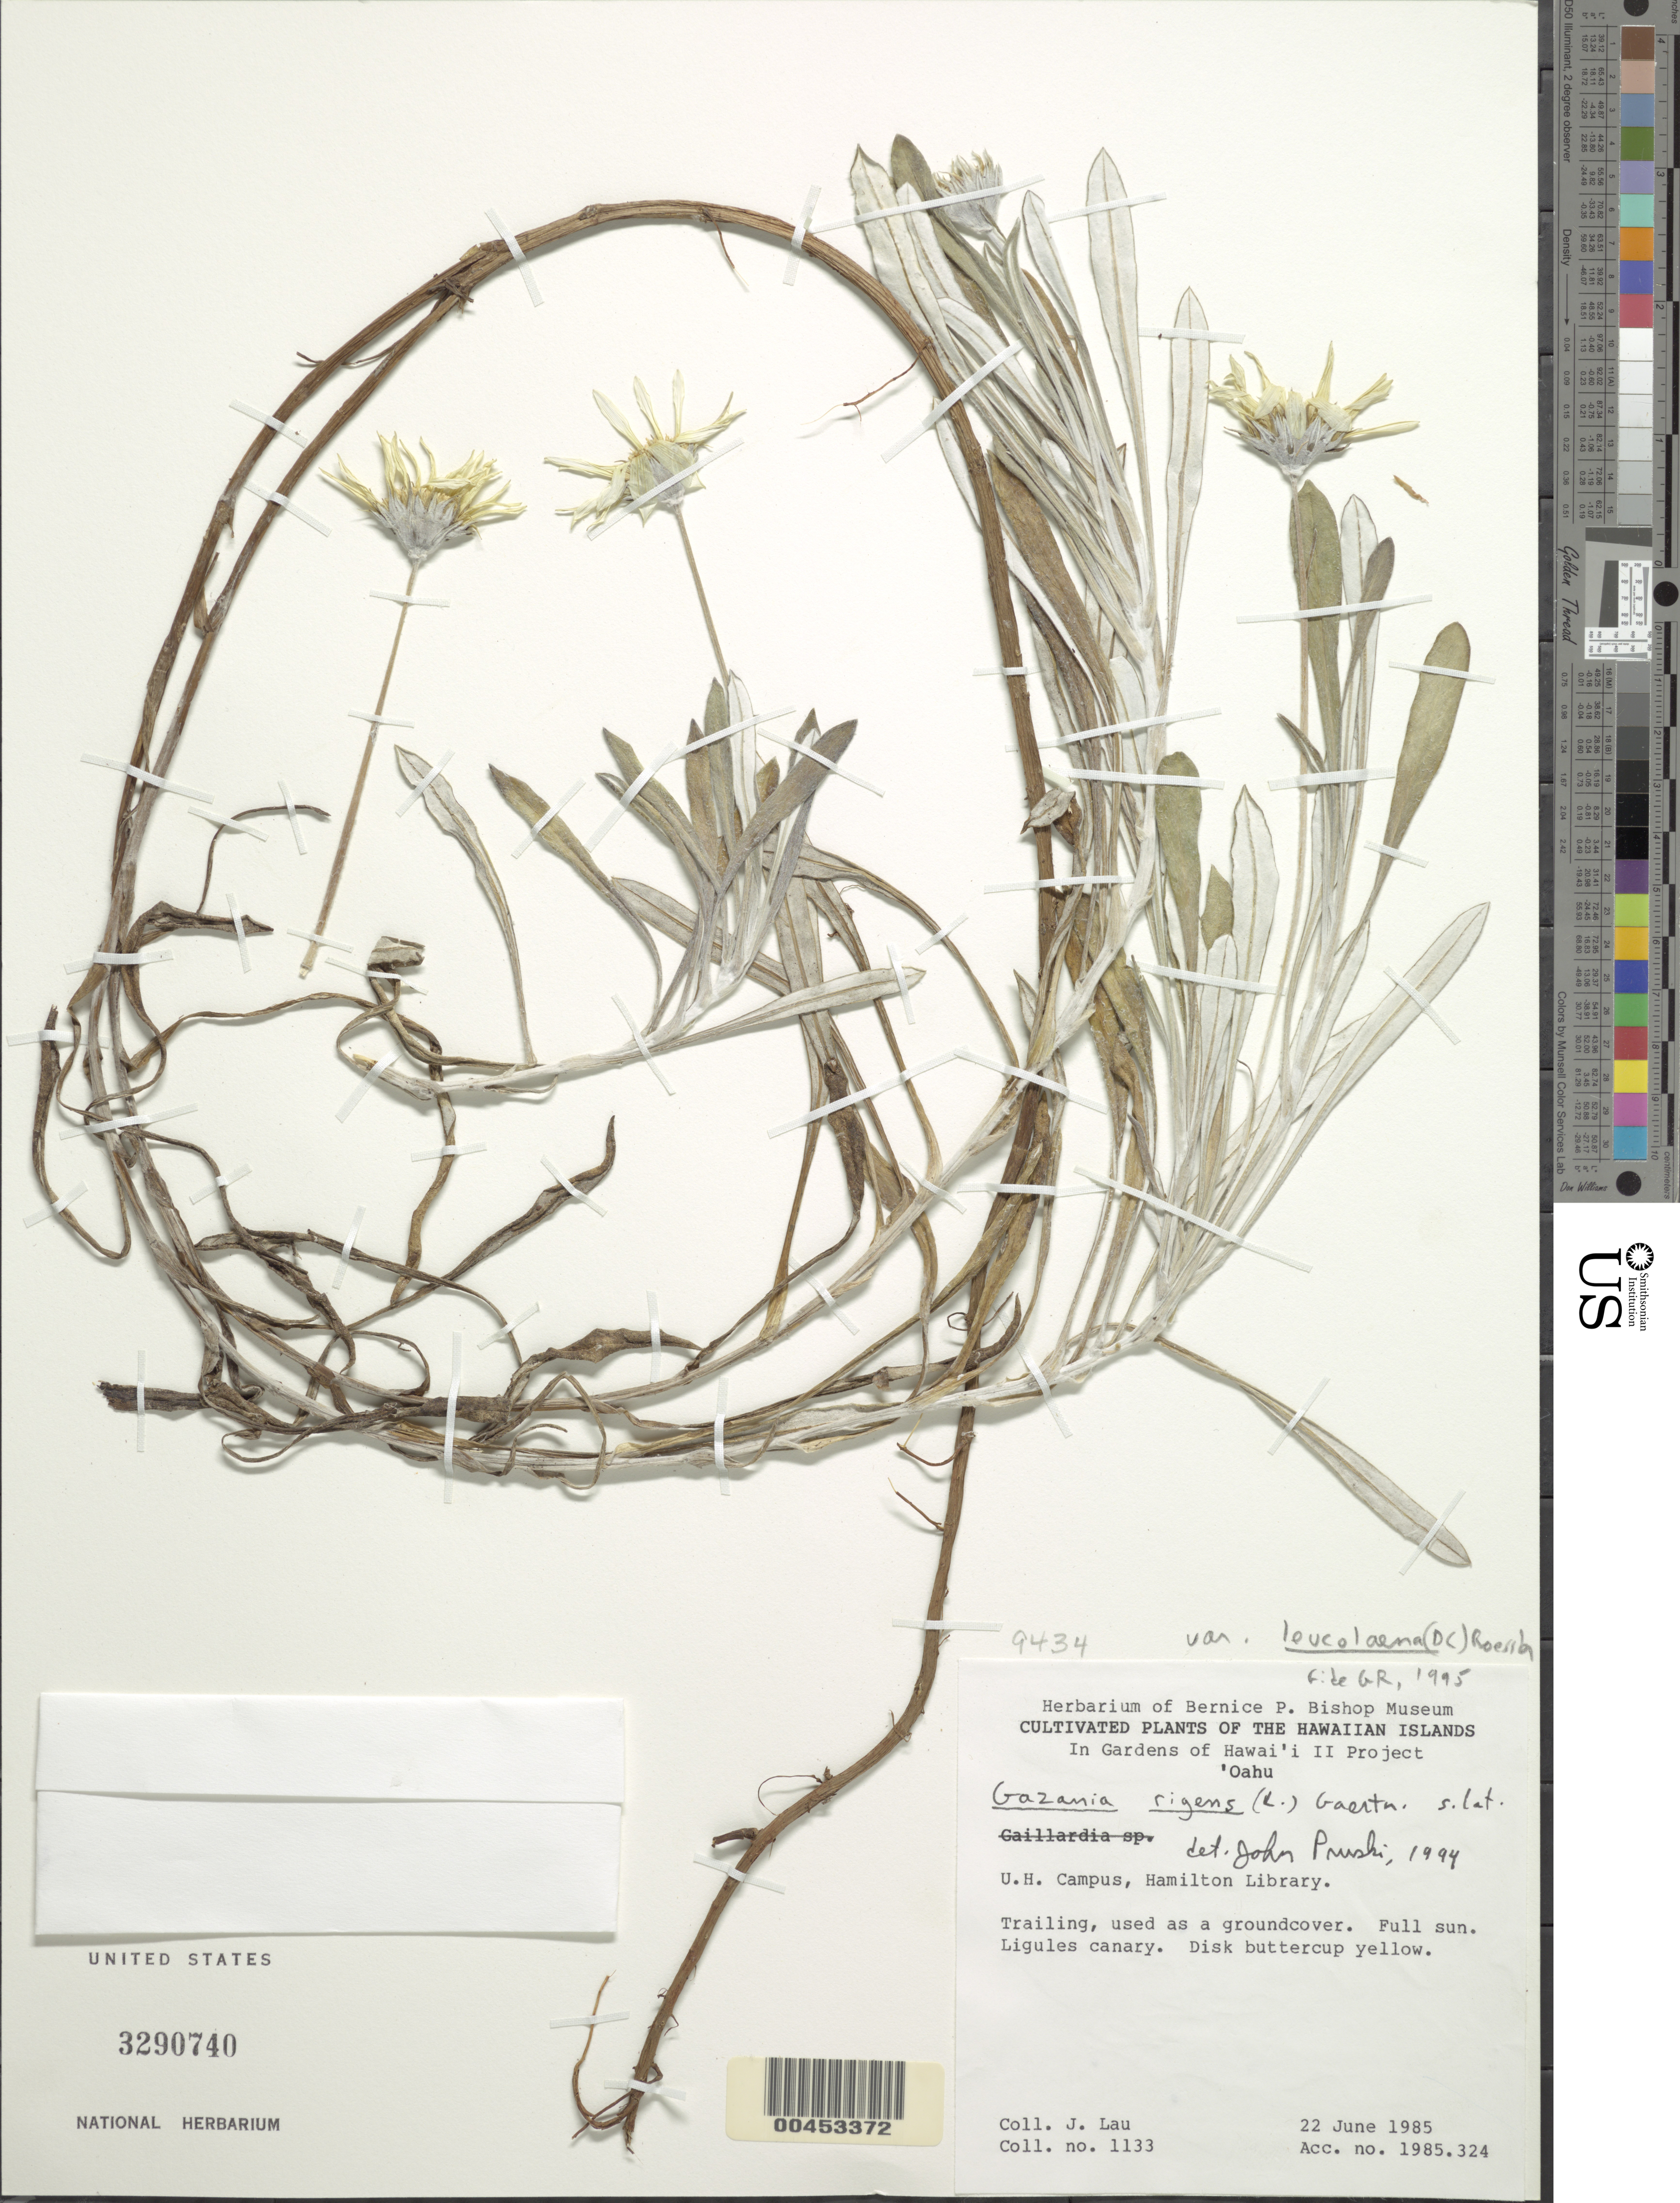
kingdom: Plantae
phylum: Tracheophyta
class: Magnoliopsida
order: Asterales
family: Asteraceae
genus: Gazania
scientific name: Gazania rigens subsp. leucolaena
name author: (DC.) Roessler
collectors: J. Lau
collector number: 1133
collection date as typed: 22 Jun 1985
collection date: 1985-06-22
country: United States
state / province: Hawaii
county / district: Honolulu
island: Oahu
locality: U.H. Campus, Hamilton Library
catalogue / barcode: US 3290740